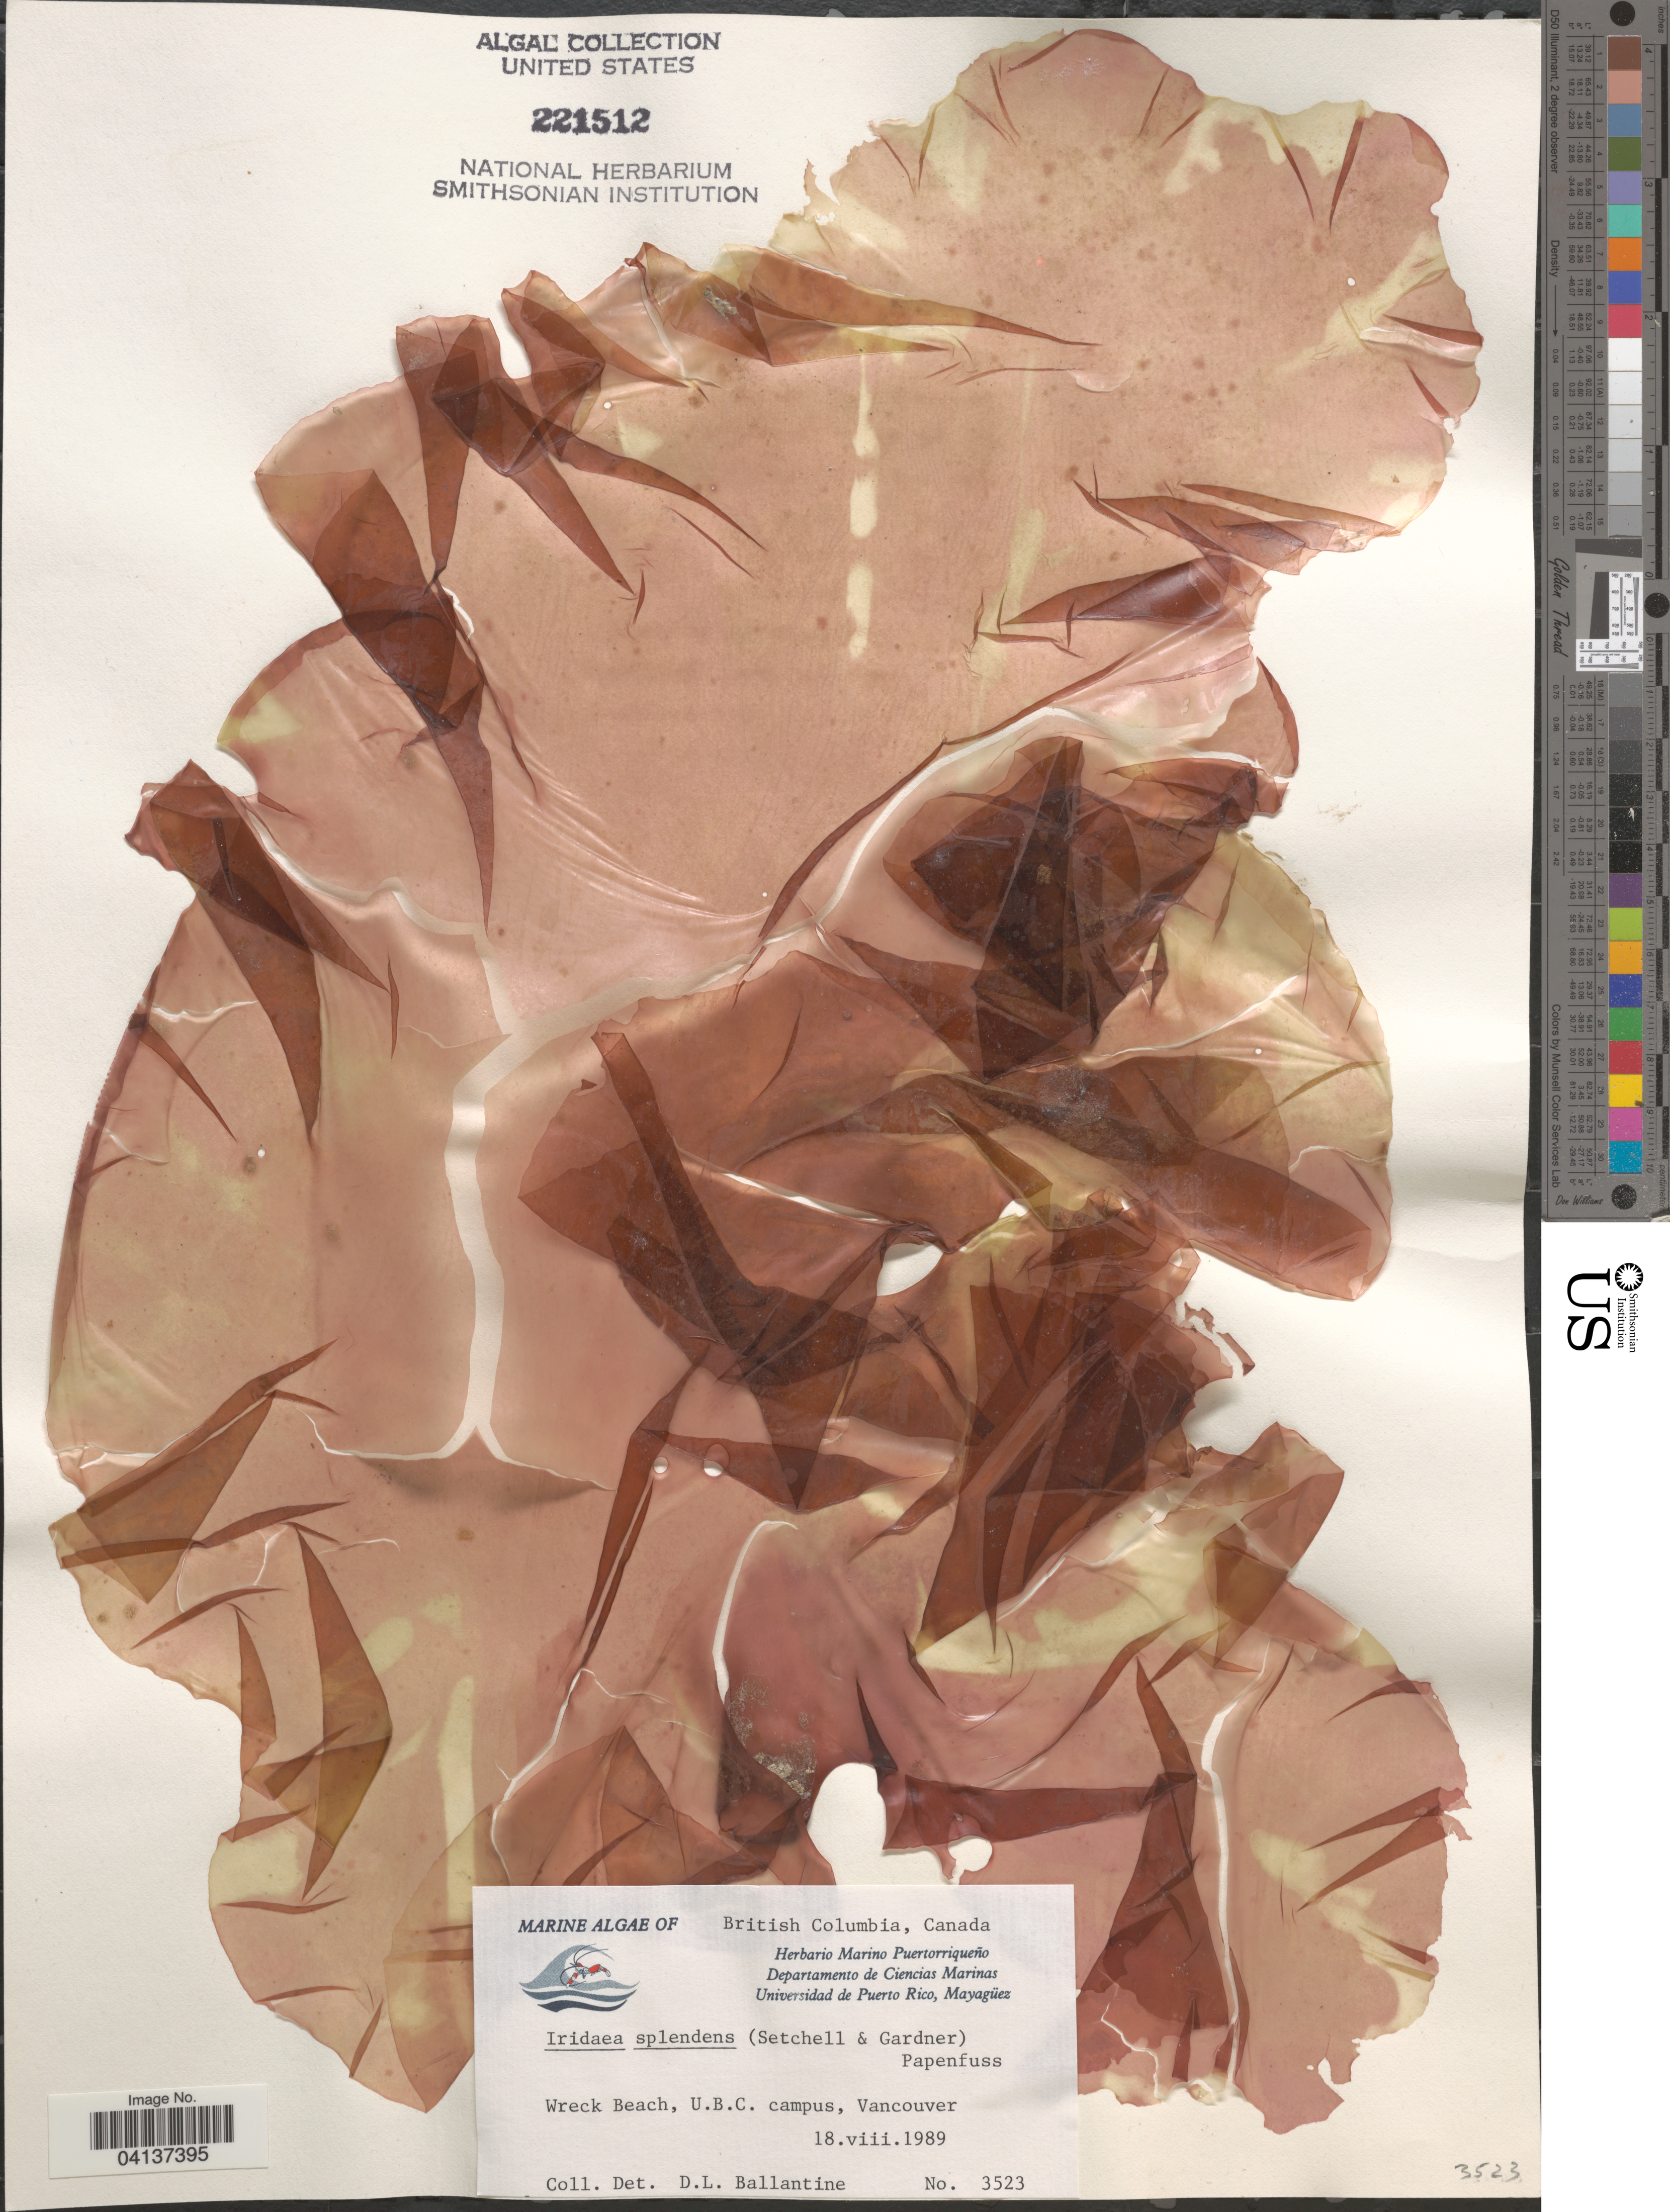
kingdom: Plantae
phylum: Rhodophyta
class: Florideophyceae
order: Gigartinales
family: Gigartinaceae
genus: Mazzaella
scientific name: Mazzaella splendens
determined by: Algae name updating Project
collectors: D.L. Ballantine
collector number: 3523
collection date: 1989-08-18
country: Canada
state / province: British Columbia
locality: Wreck Beach, U.B.C. campus, Vancouver.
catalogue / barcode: US 221512